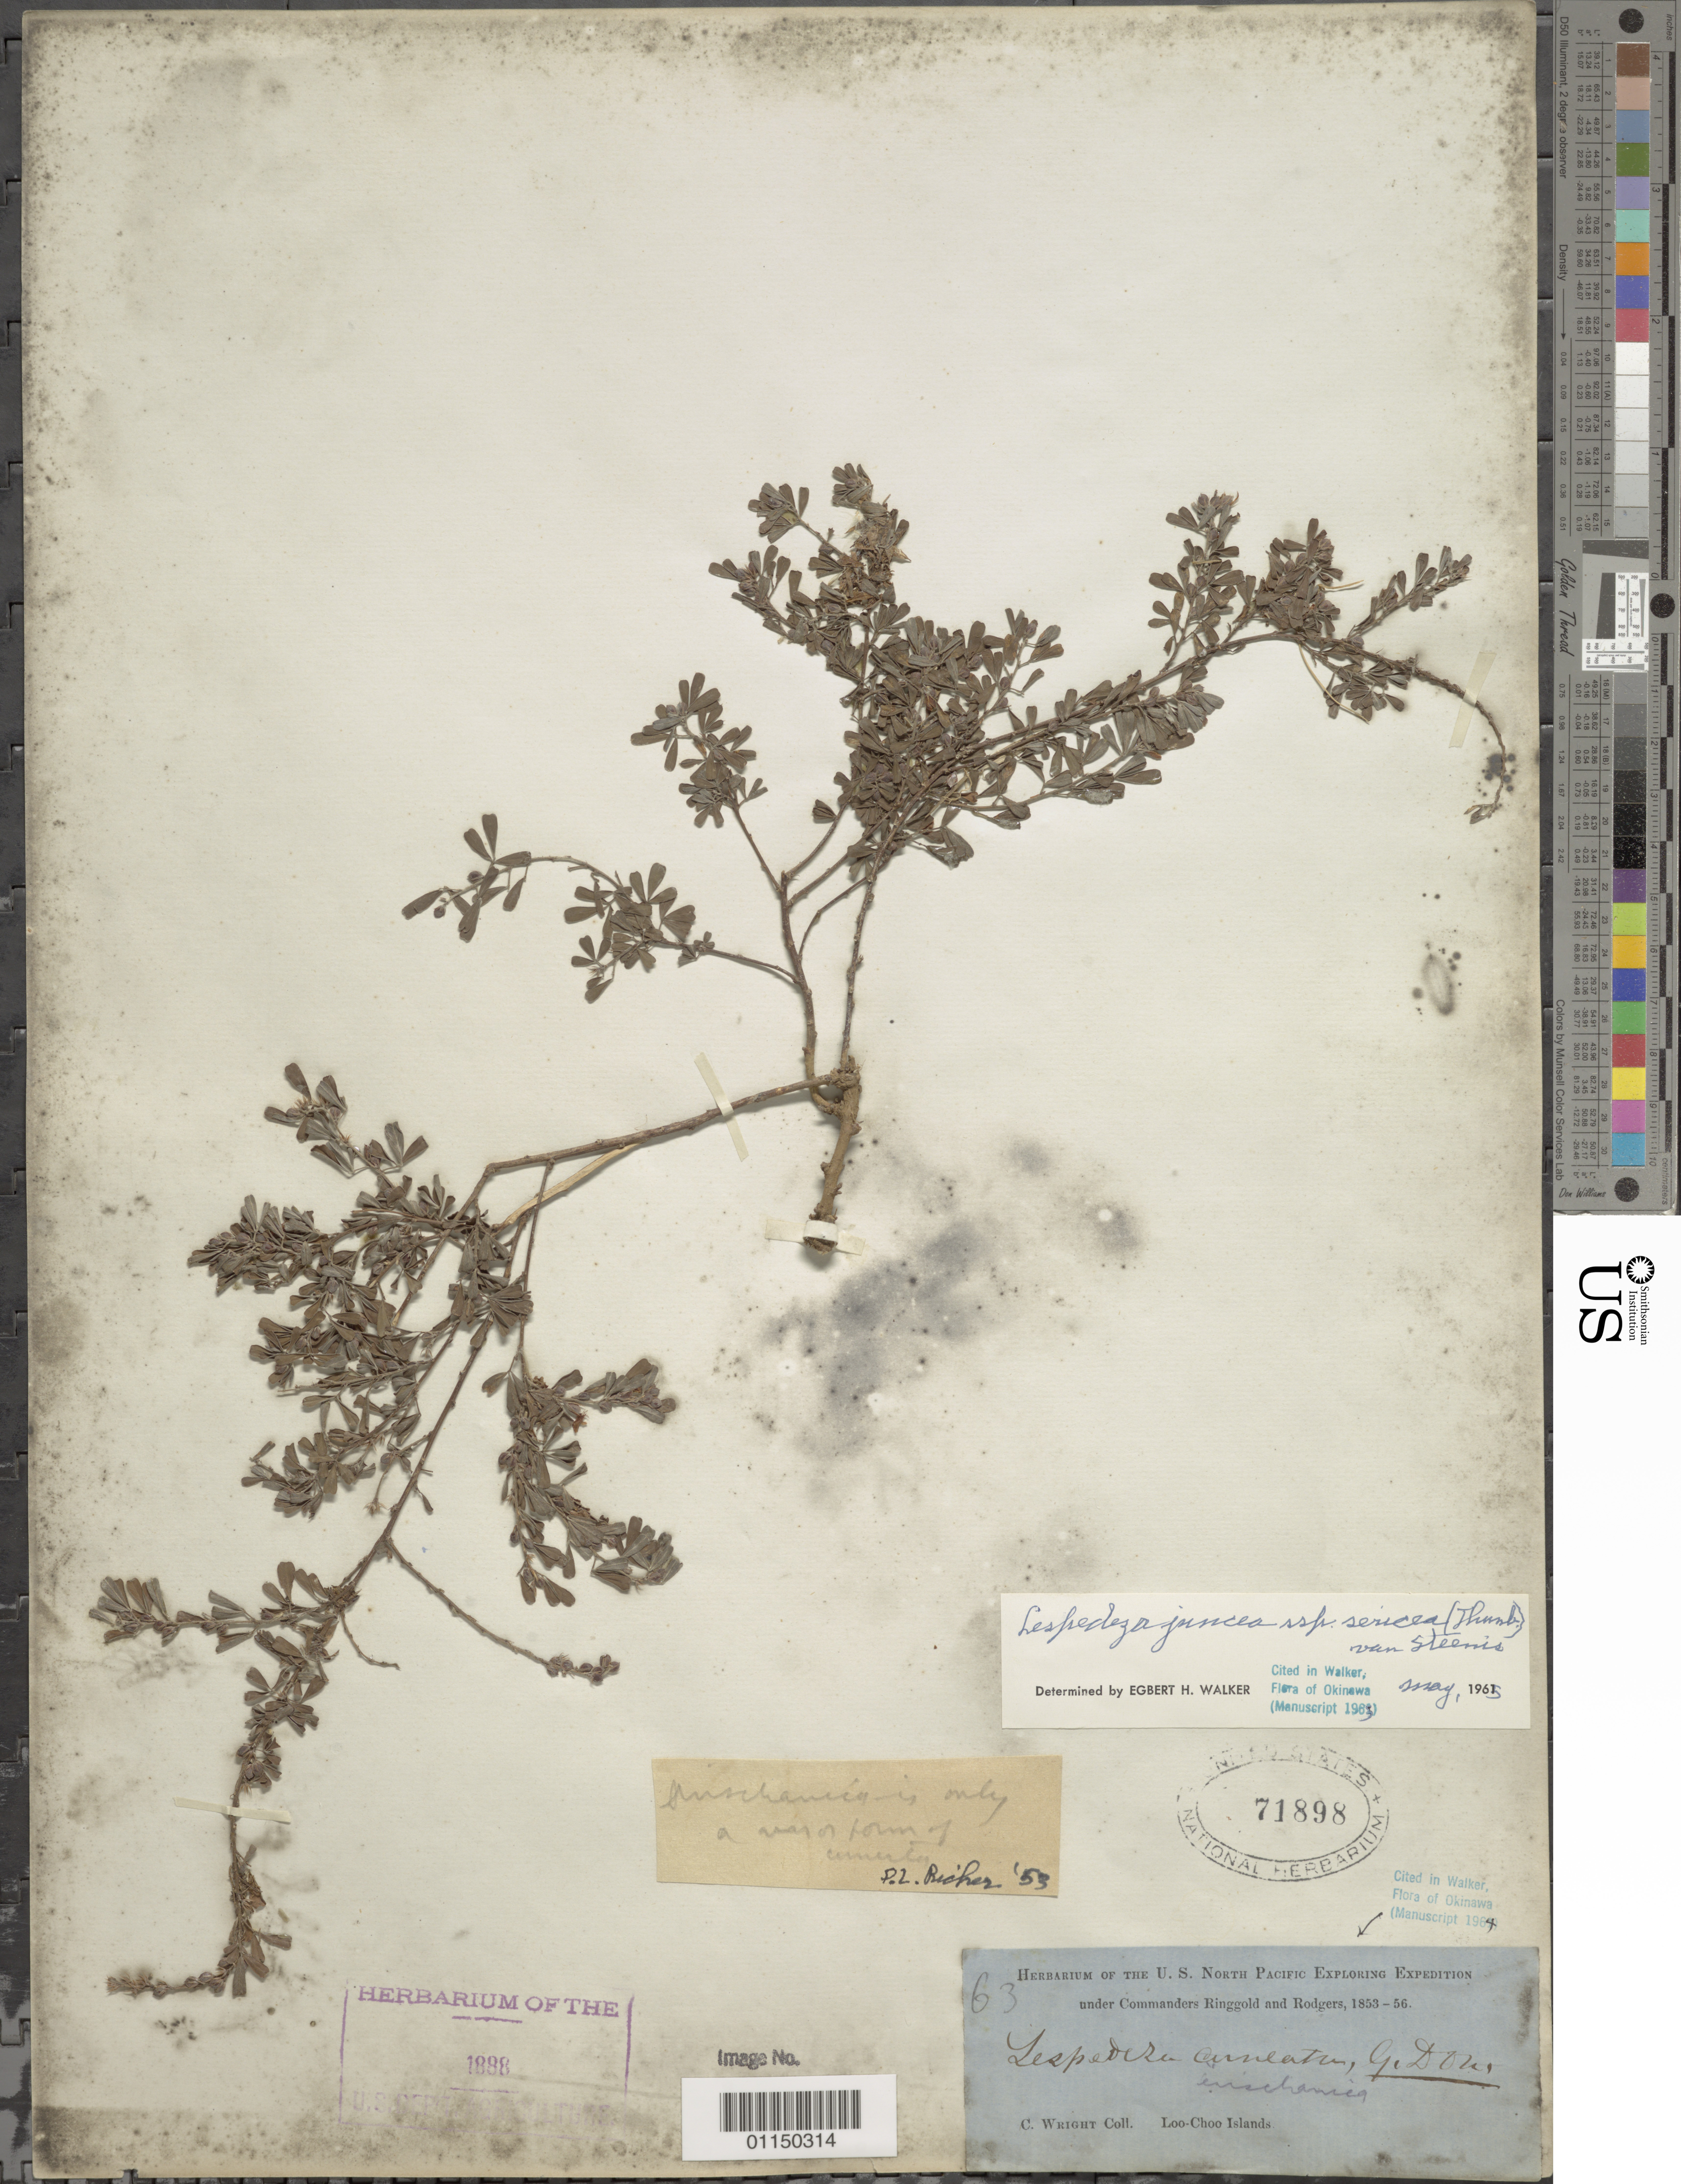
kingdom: Plantae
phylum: Tracheophyta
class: Magnoliopsida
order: Fabales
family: Fabaceae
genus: Lespedeza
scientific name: Lespedeza cuneata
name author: (Dum. Cours.) G. Don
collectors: C. Wright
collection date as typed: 1853 to -- --- 1856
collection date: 1853/1856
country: Japan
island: Ryukyu Islands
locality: Loo Choo Islands.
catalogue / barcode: US 71898